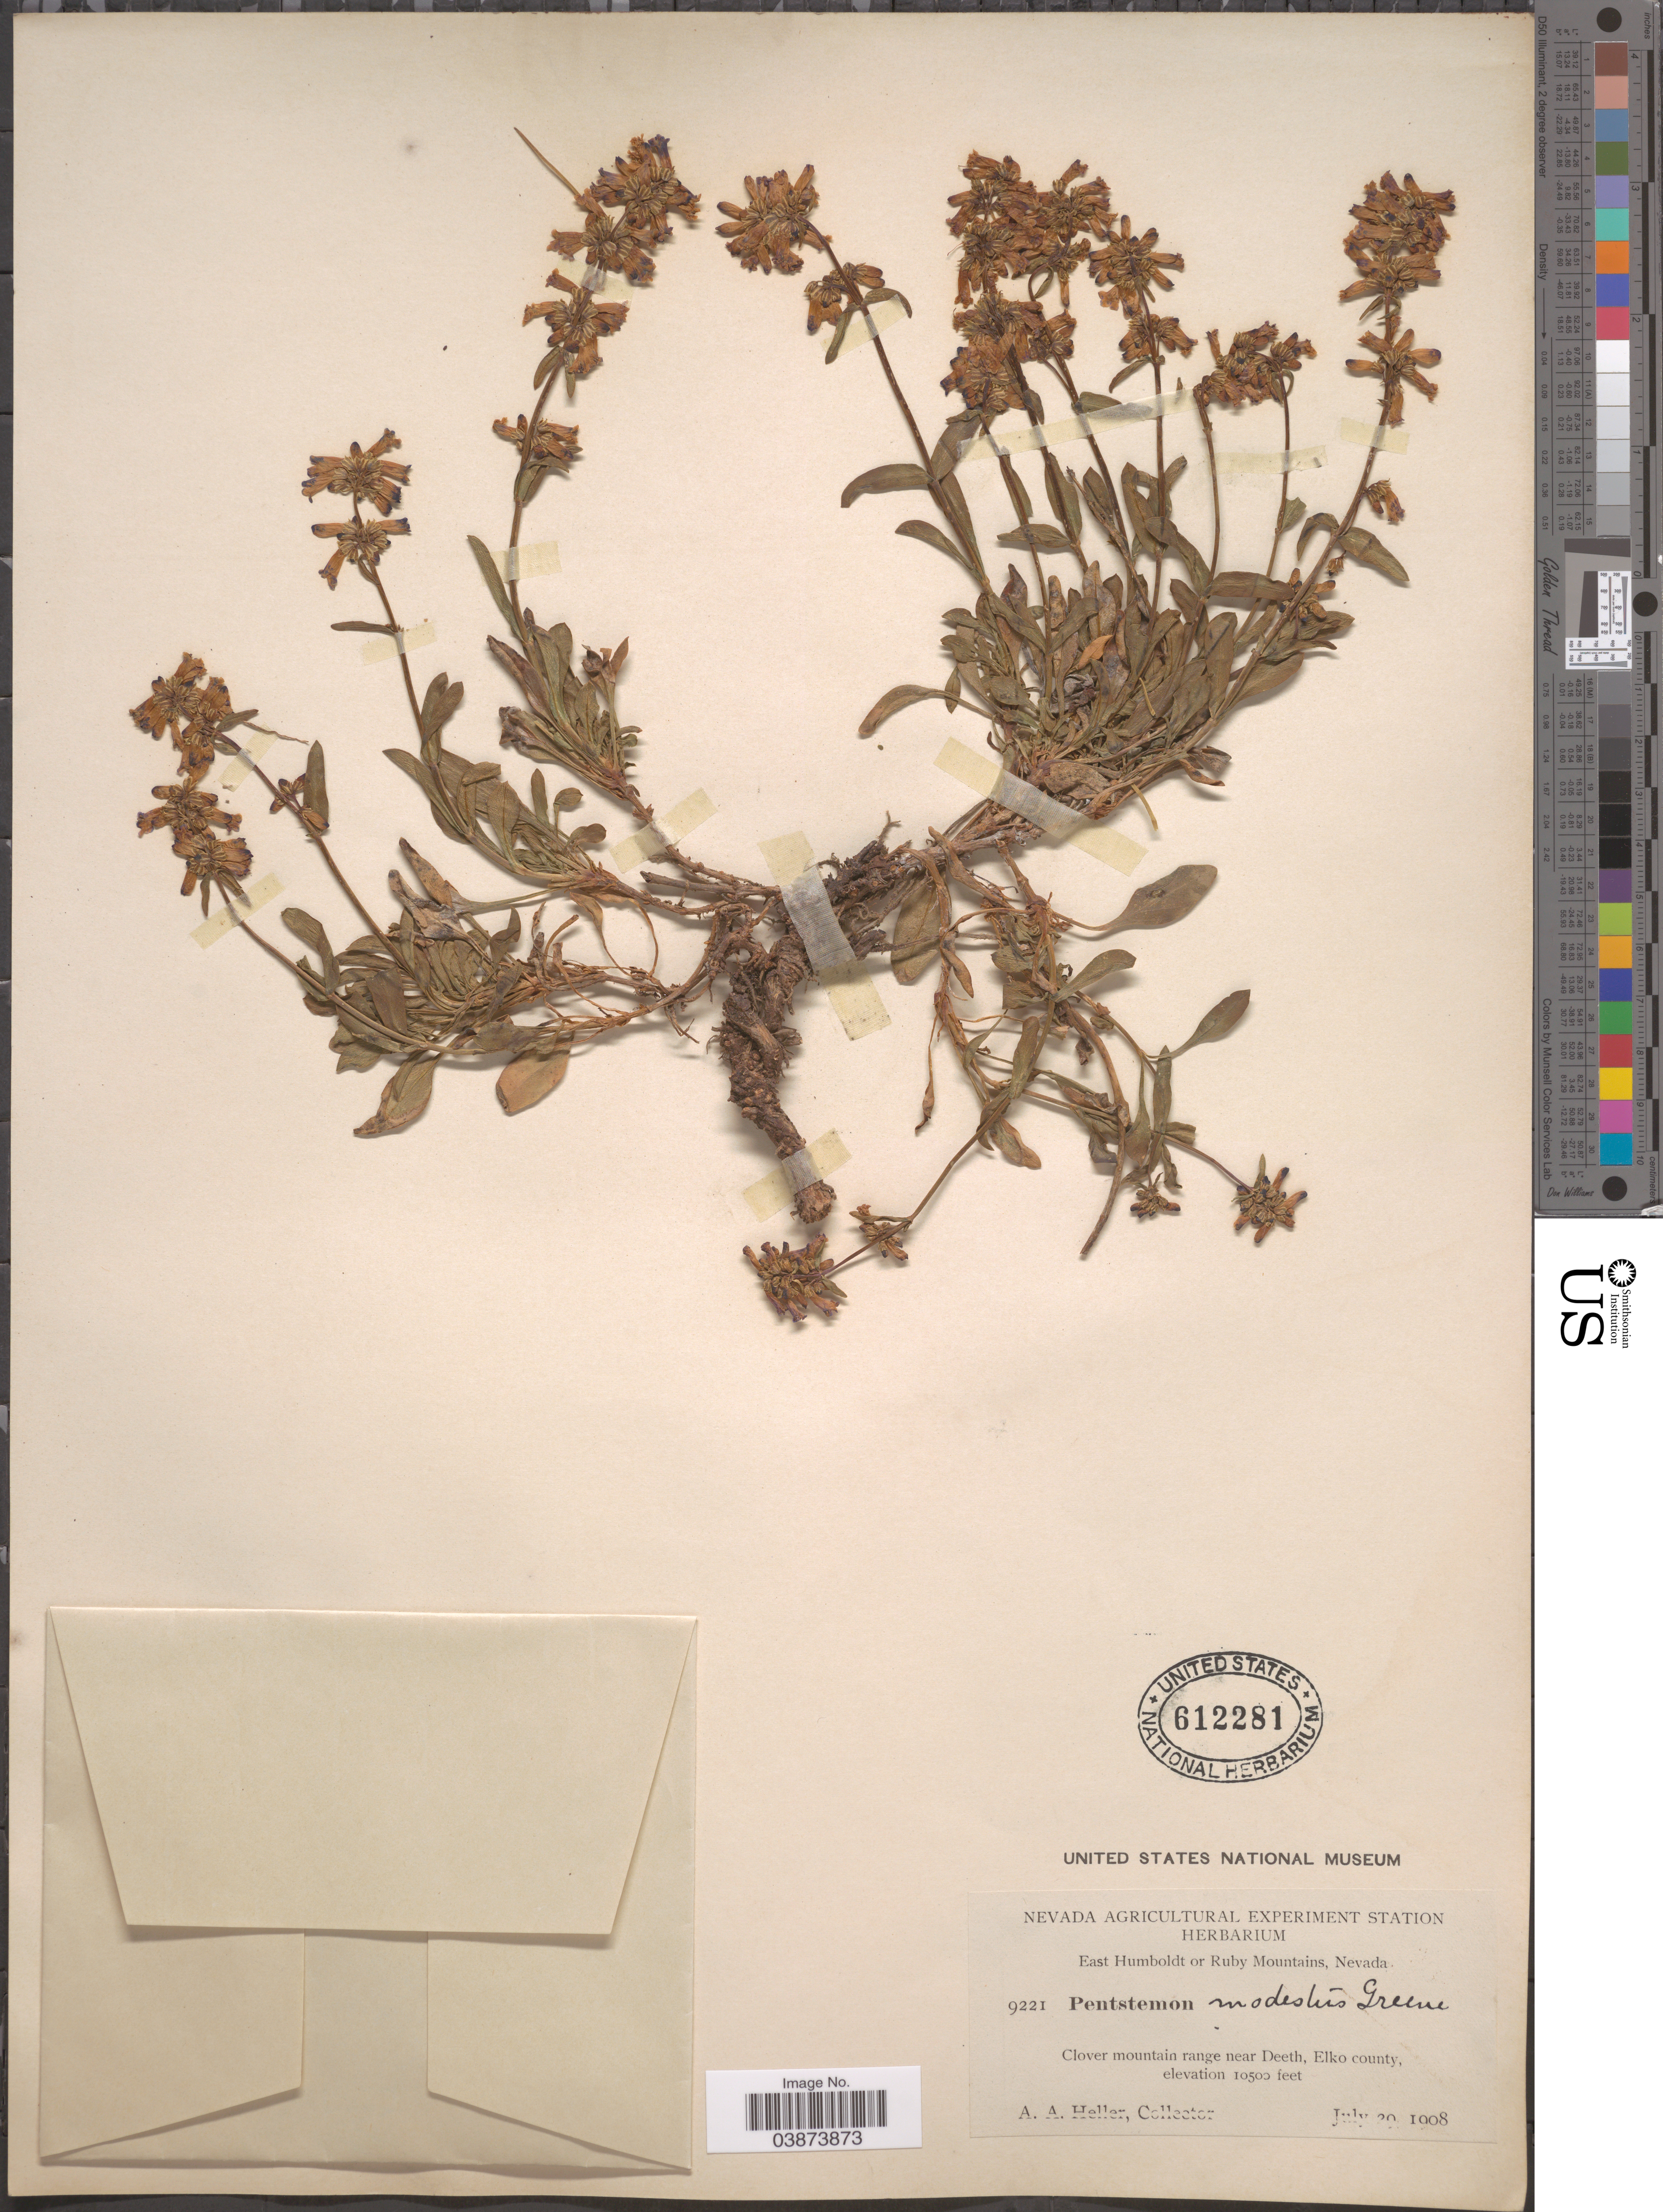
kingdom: Plantae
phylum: Tracheophyta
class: Magnoliopsida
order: Lamiales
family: Plantaginaceae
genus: Penstemon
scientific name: Penstemon chionophilus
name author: Greene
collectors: A. A. Heller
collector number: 9221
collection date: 1908-07-29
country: United States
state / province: Nevada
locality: East Humboldt or Ruby Mountains. Clover mountain range near Deeth, Elko county.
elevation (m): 3200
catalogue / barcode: US 612281